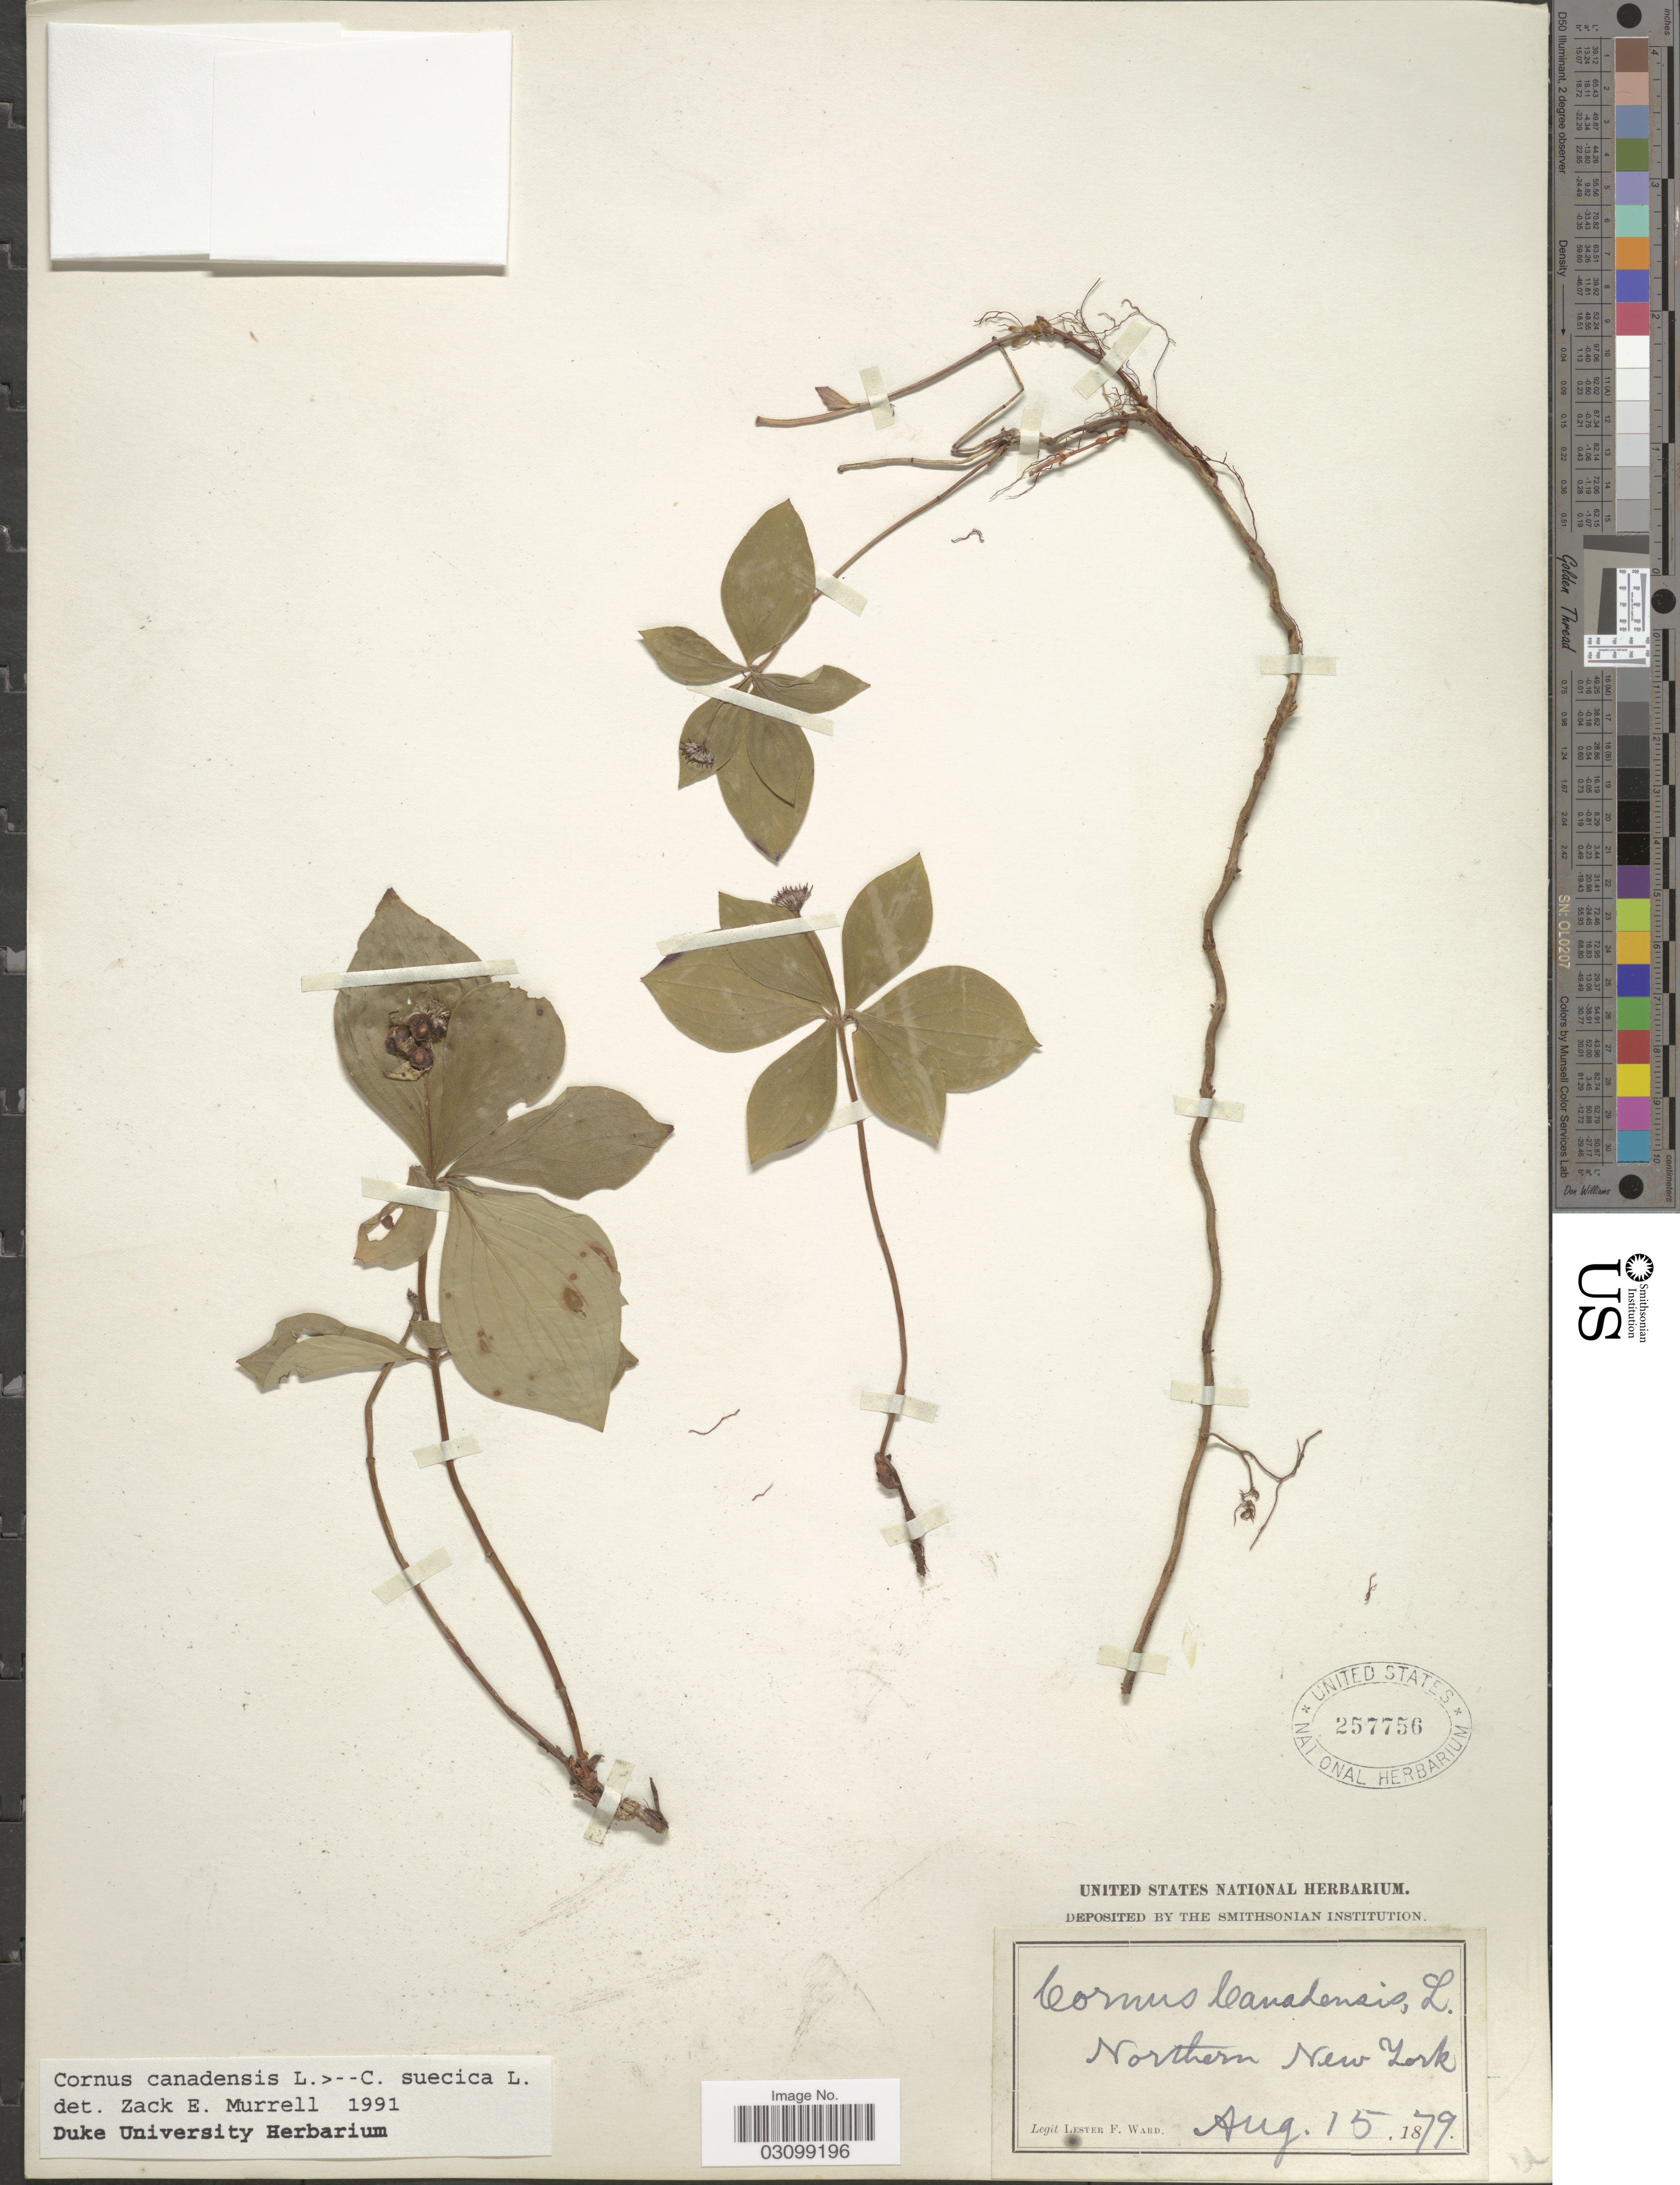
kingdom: Plantae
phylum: Tracheophyta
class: Magnoliopsida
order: Cornales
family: Cornaceae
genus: Cornus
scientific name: Cornus sp.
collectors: L. F. Ward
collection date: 1879-08-15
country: United States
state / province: New York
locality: Northern New York.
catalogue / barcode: US 257756